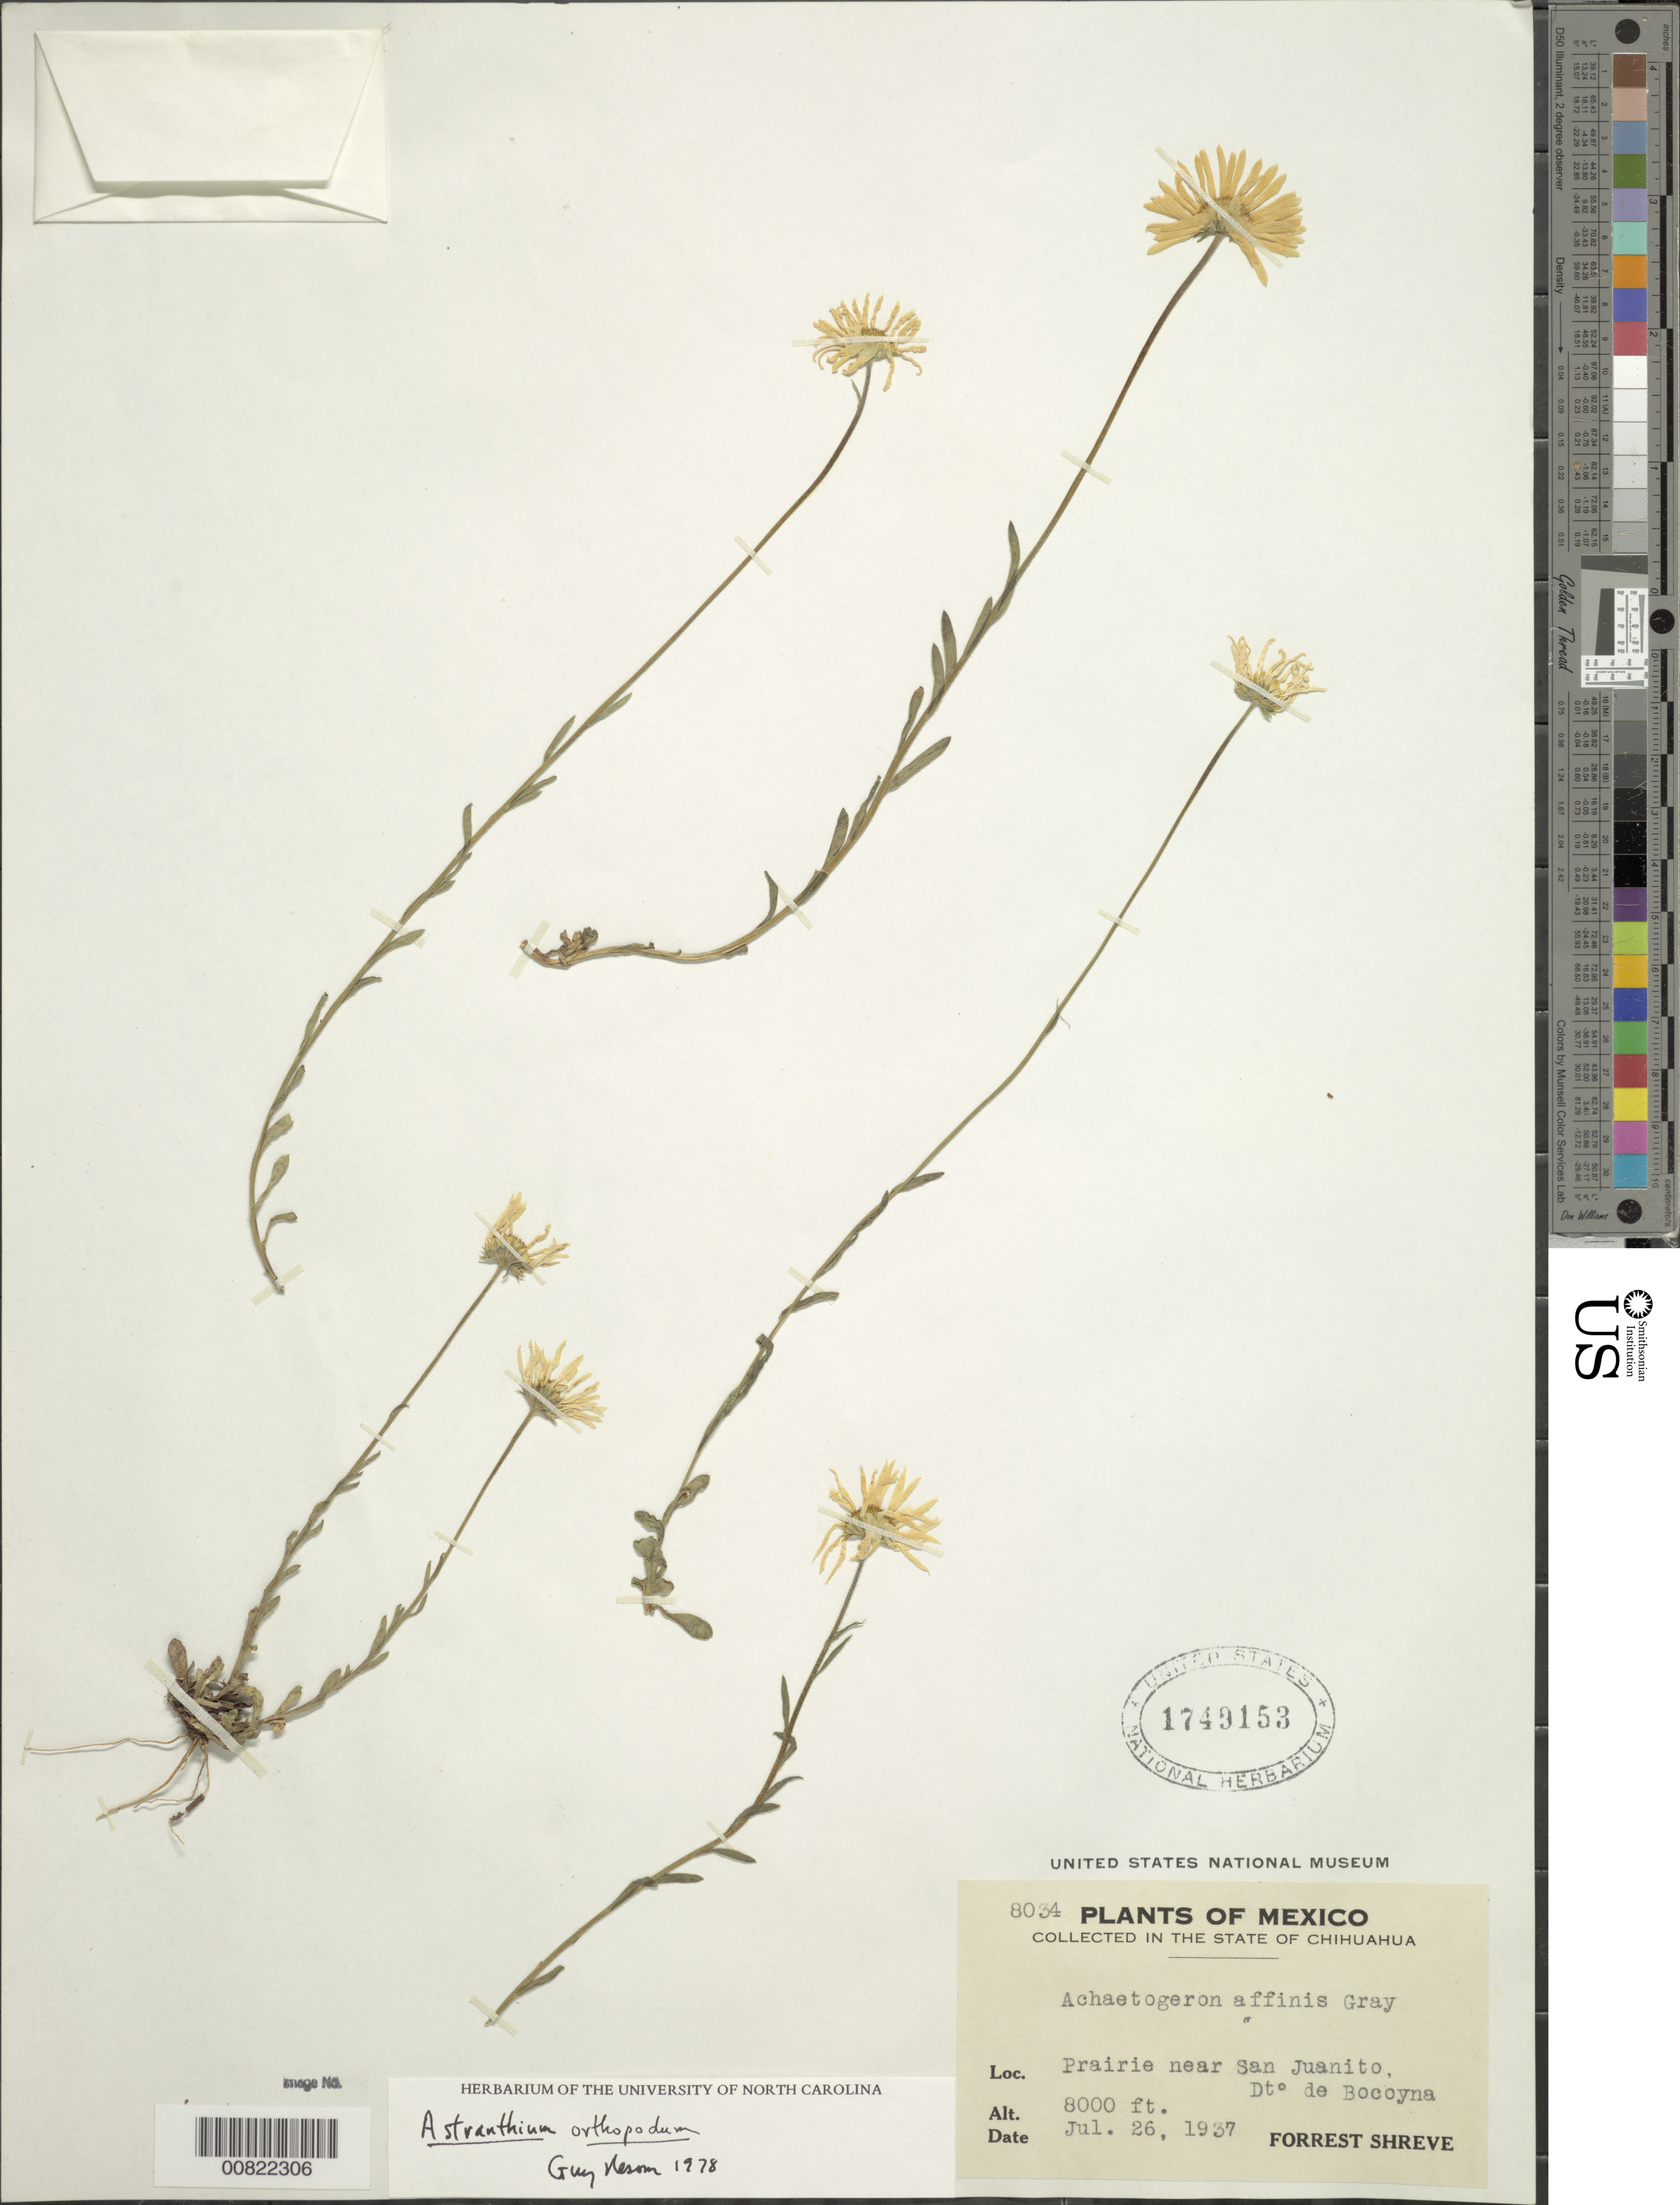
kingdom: Plantae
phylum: Tracheophyta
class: Magnoliopsida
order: Asterales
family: Asteraceae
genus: Astranthium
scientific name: Astranthium orthopodum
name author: (B.L. Rob.) Larsen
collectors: F. Shreve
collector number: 8034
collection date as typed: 26 Jul 1937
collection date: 1937-07-26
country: Mexico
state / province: Chihuahua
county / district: Bocoyna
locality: Near San Juanito, Municipio de Bocoyna, Chihuahua.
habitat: Prairie.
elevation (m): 2438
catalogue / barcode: US 1749153